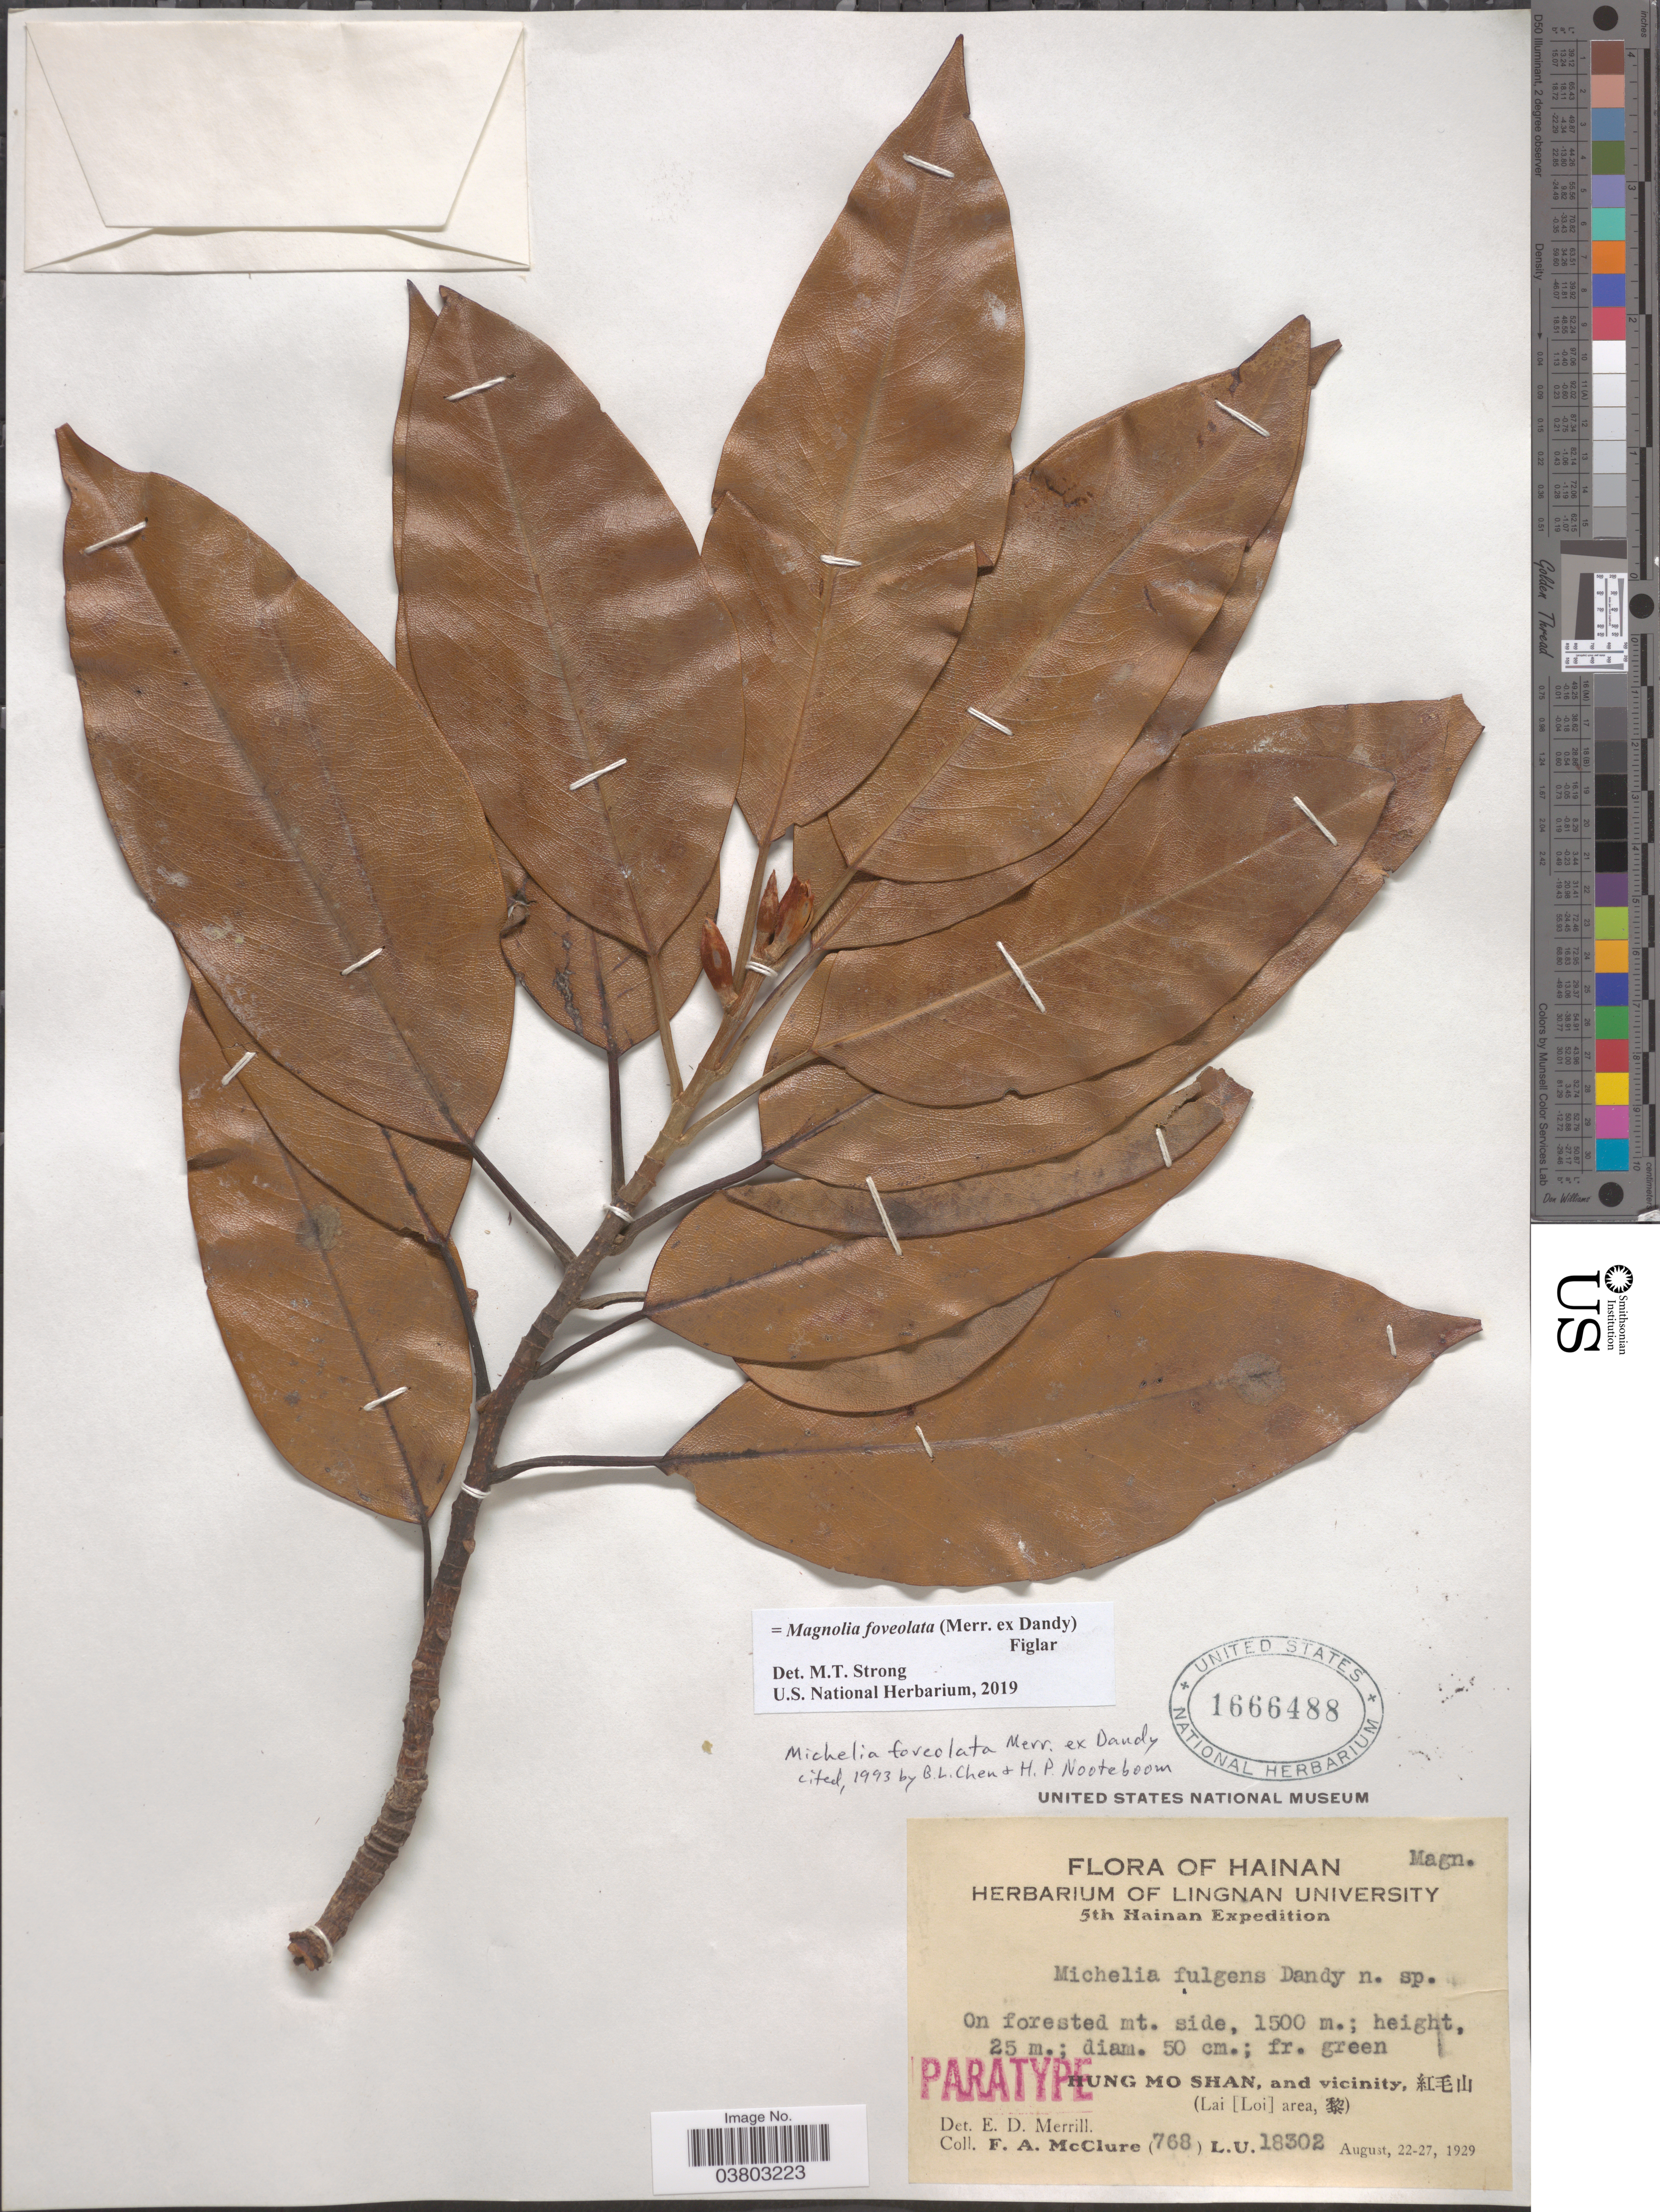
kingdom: Plantae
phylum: Tracheophyta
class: Magnoliopsida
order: Magnoliales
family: Magnoliaceae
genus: Magnolia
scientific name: Magnolia foveolata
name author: (Merr. ex Dandy) Figlar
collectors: F. A. McClure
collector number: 768L.U.18302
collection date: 1929-08-22/1929-08-27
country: China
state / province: Hainan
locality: Hung Mo Shan, and vicinity, X. (Lai [Loi] area, x).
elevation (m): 1500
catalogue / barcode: US 1666488